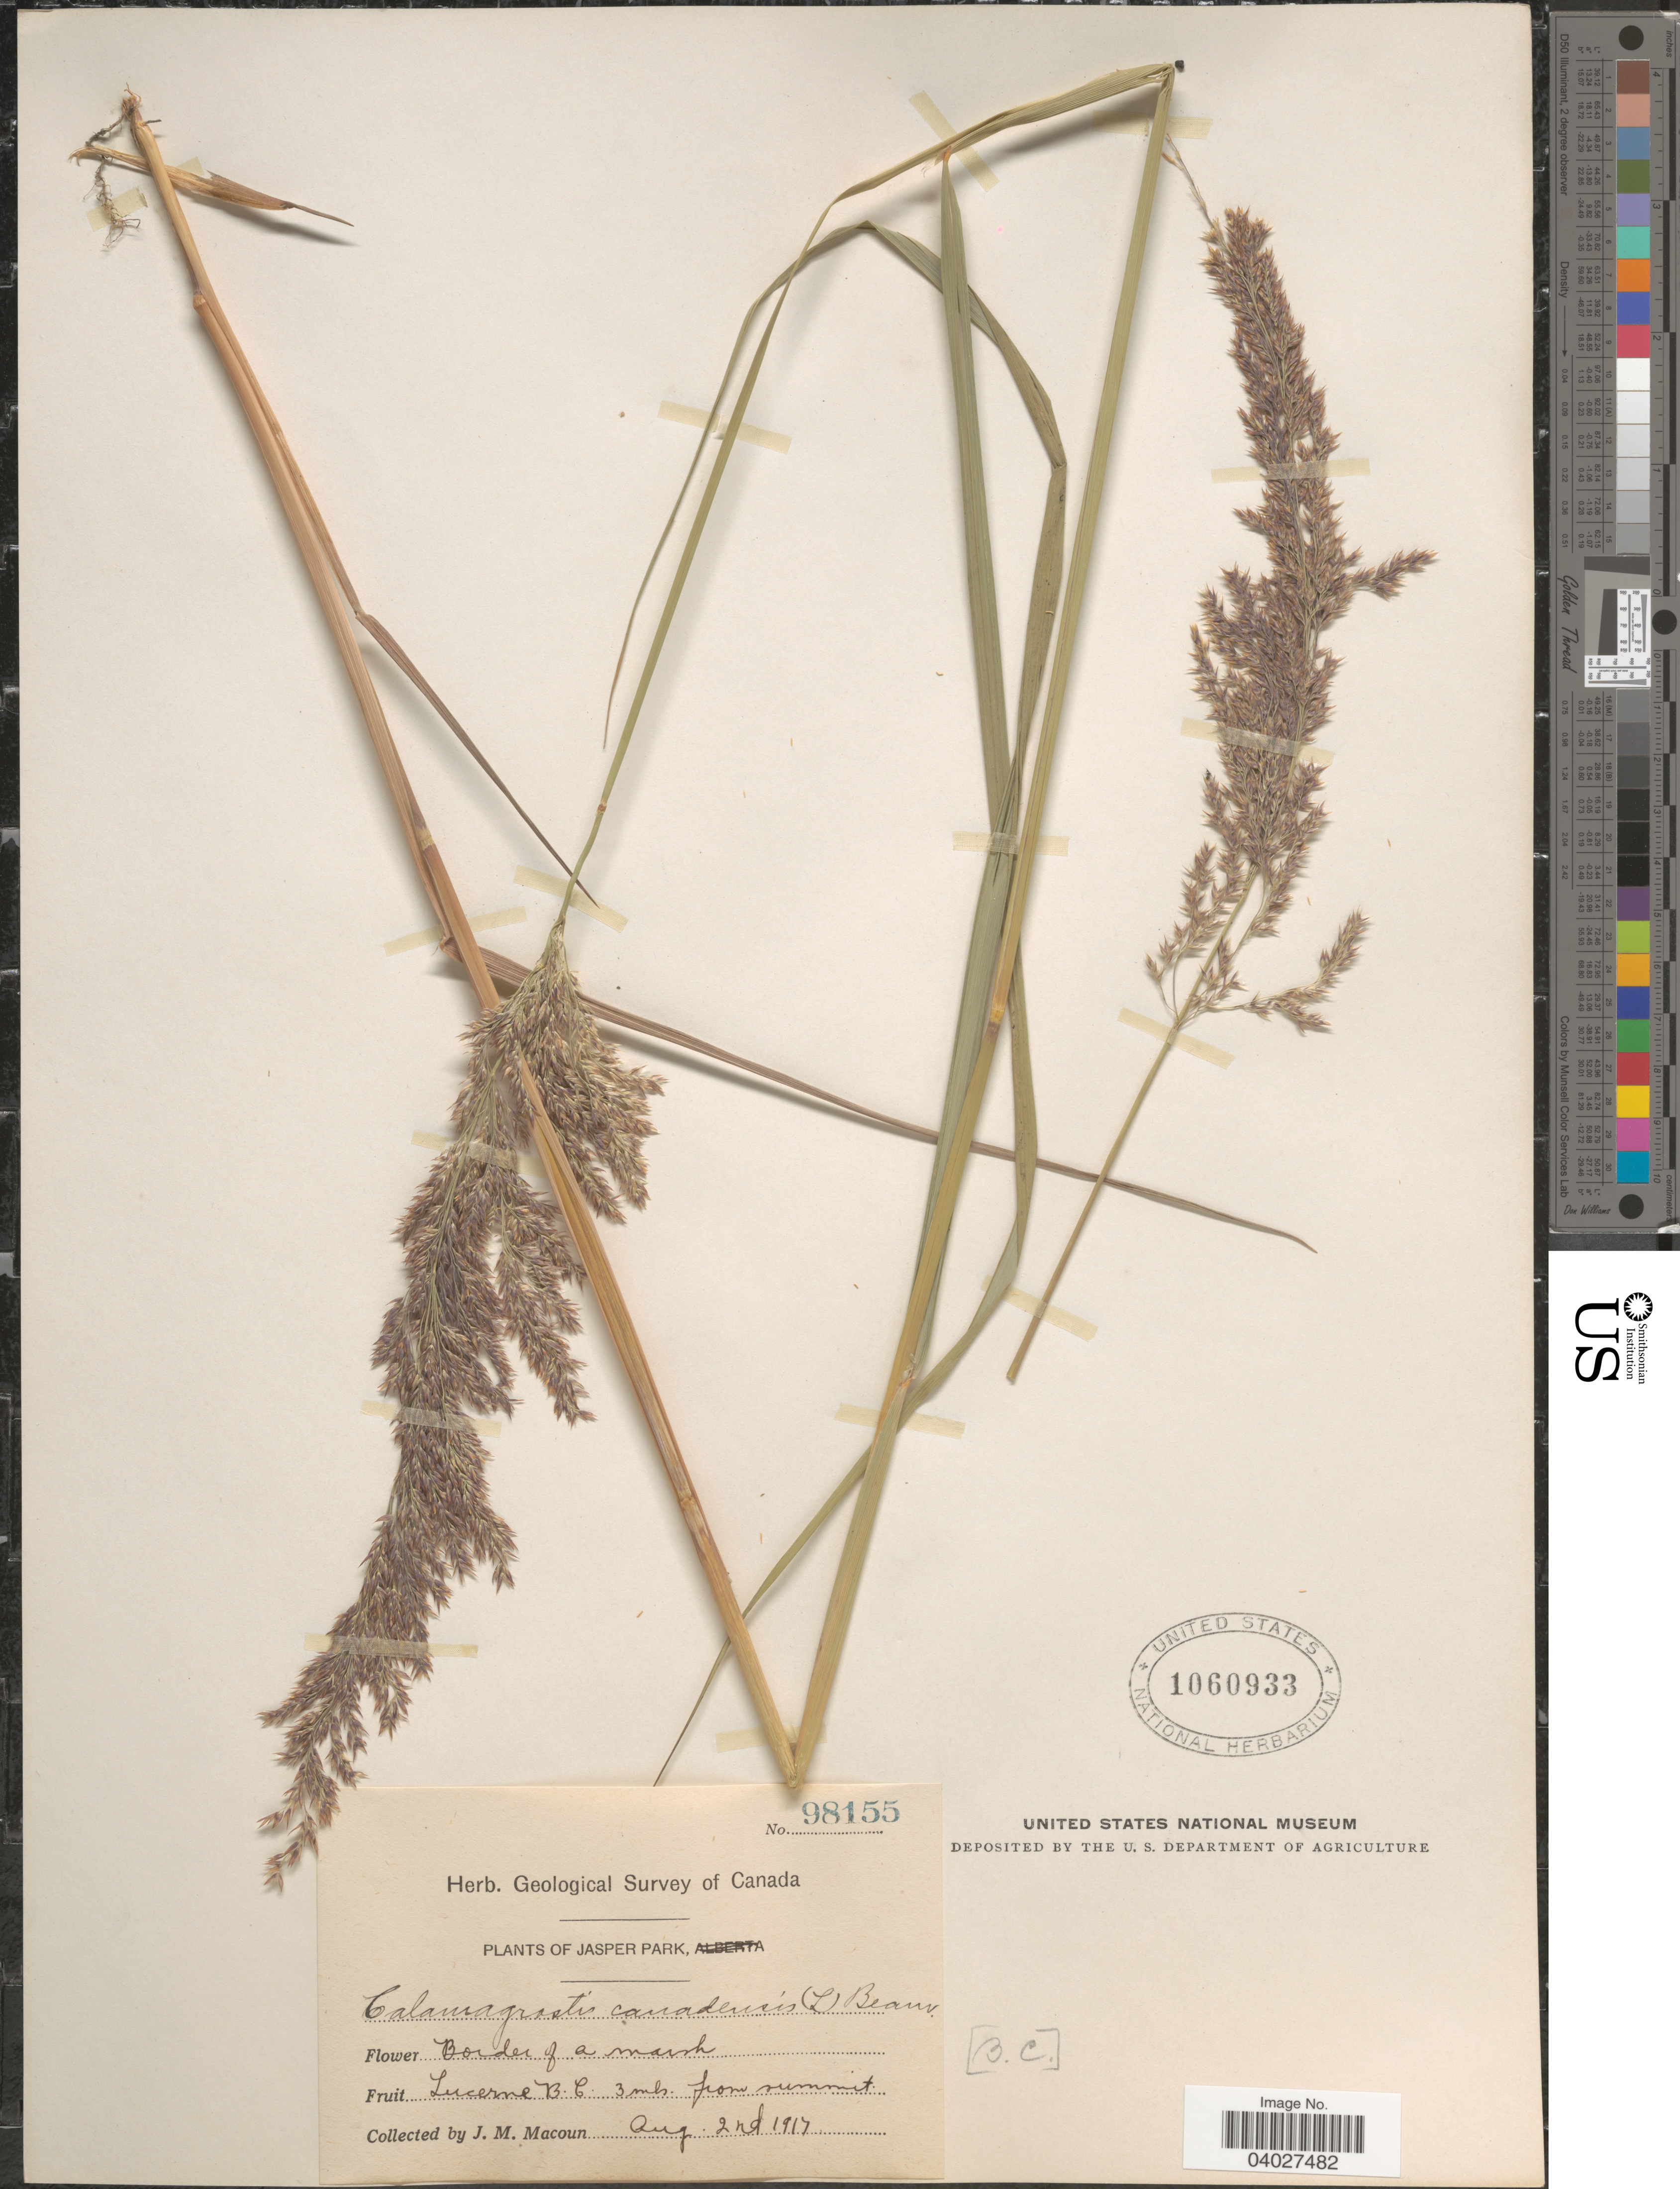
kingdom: Plantae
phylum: Tracheophyta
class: Liliopsida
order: Poales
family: Poaceae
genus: Calamagrostis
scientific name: Calamagrostis canadensis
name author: (Michx.) P. Beauv.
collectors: J. M. Macoun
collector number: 98155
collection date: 1917-08-02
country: Canada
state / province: British Columbia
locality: Jasper Park. Border of a marsh. Lucerne B.C. 3 mls from summit.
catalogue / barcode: US 1060933